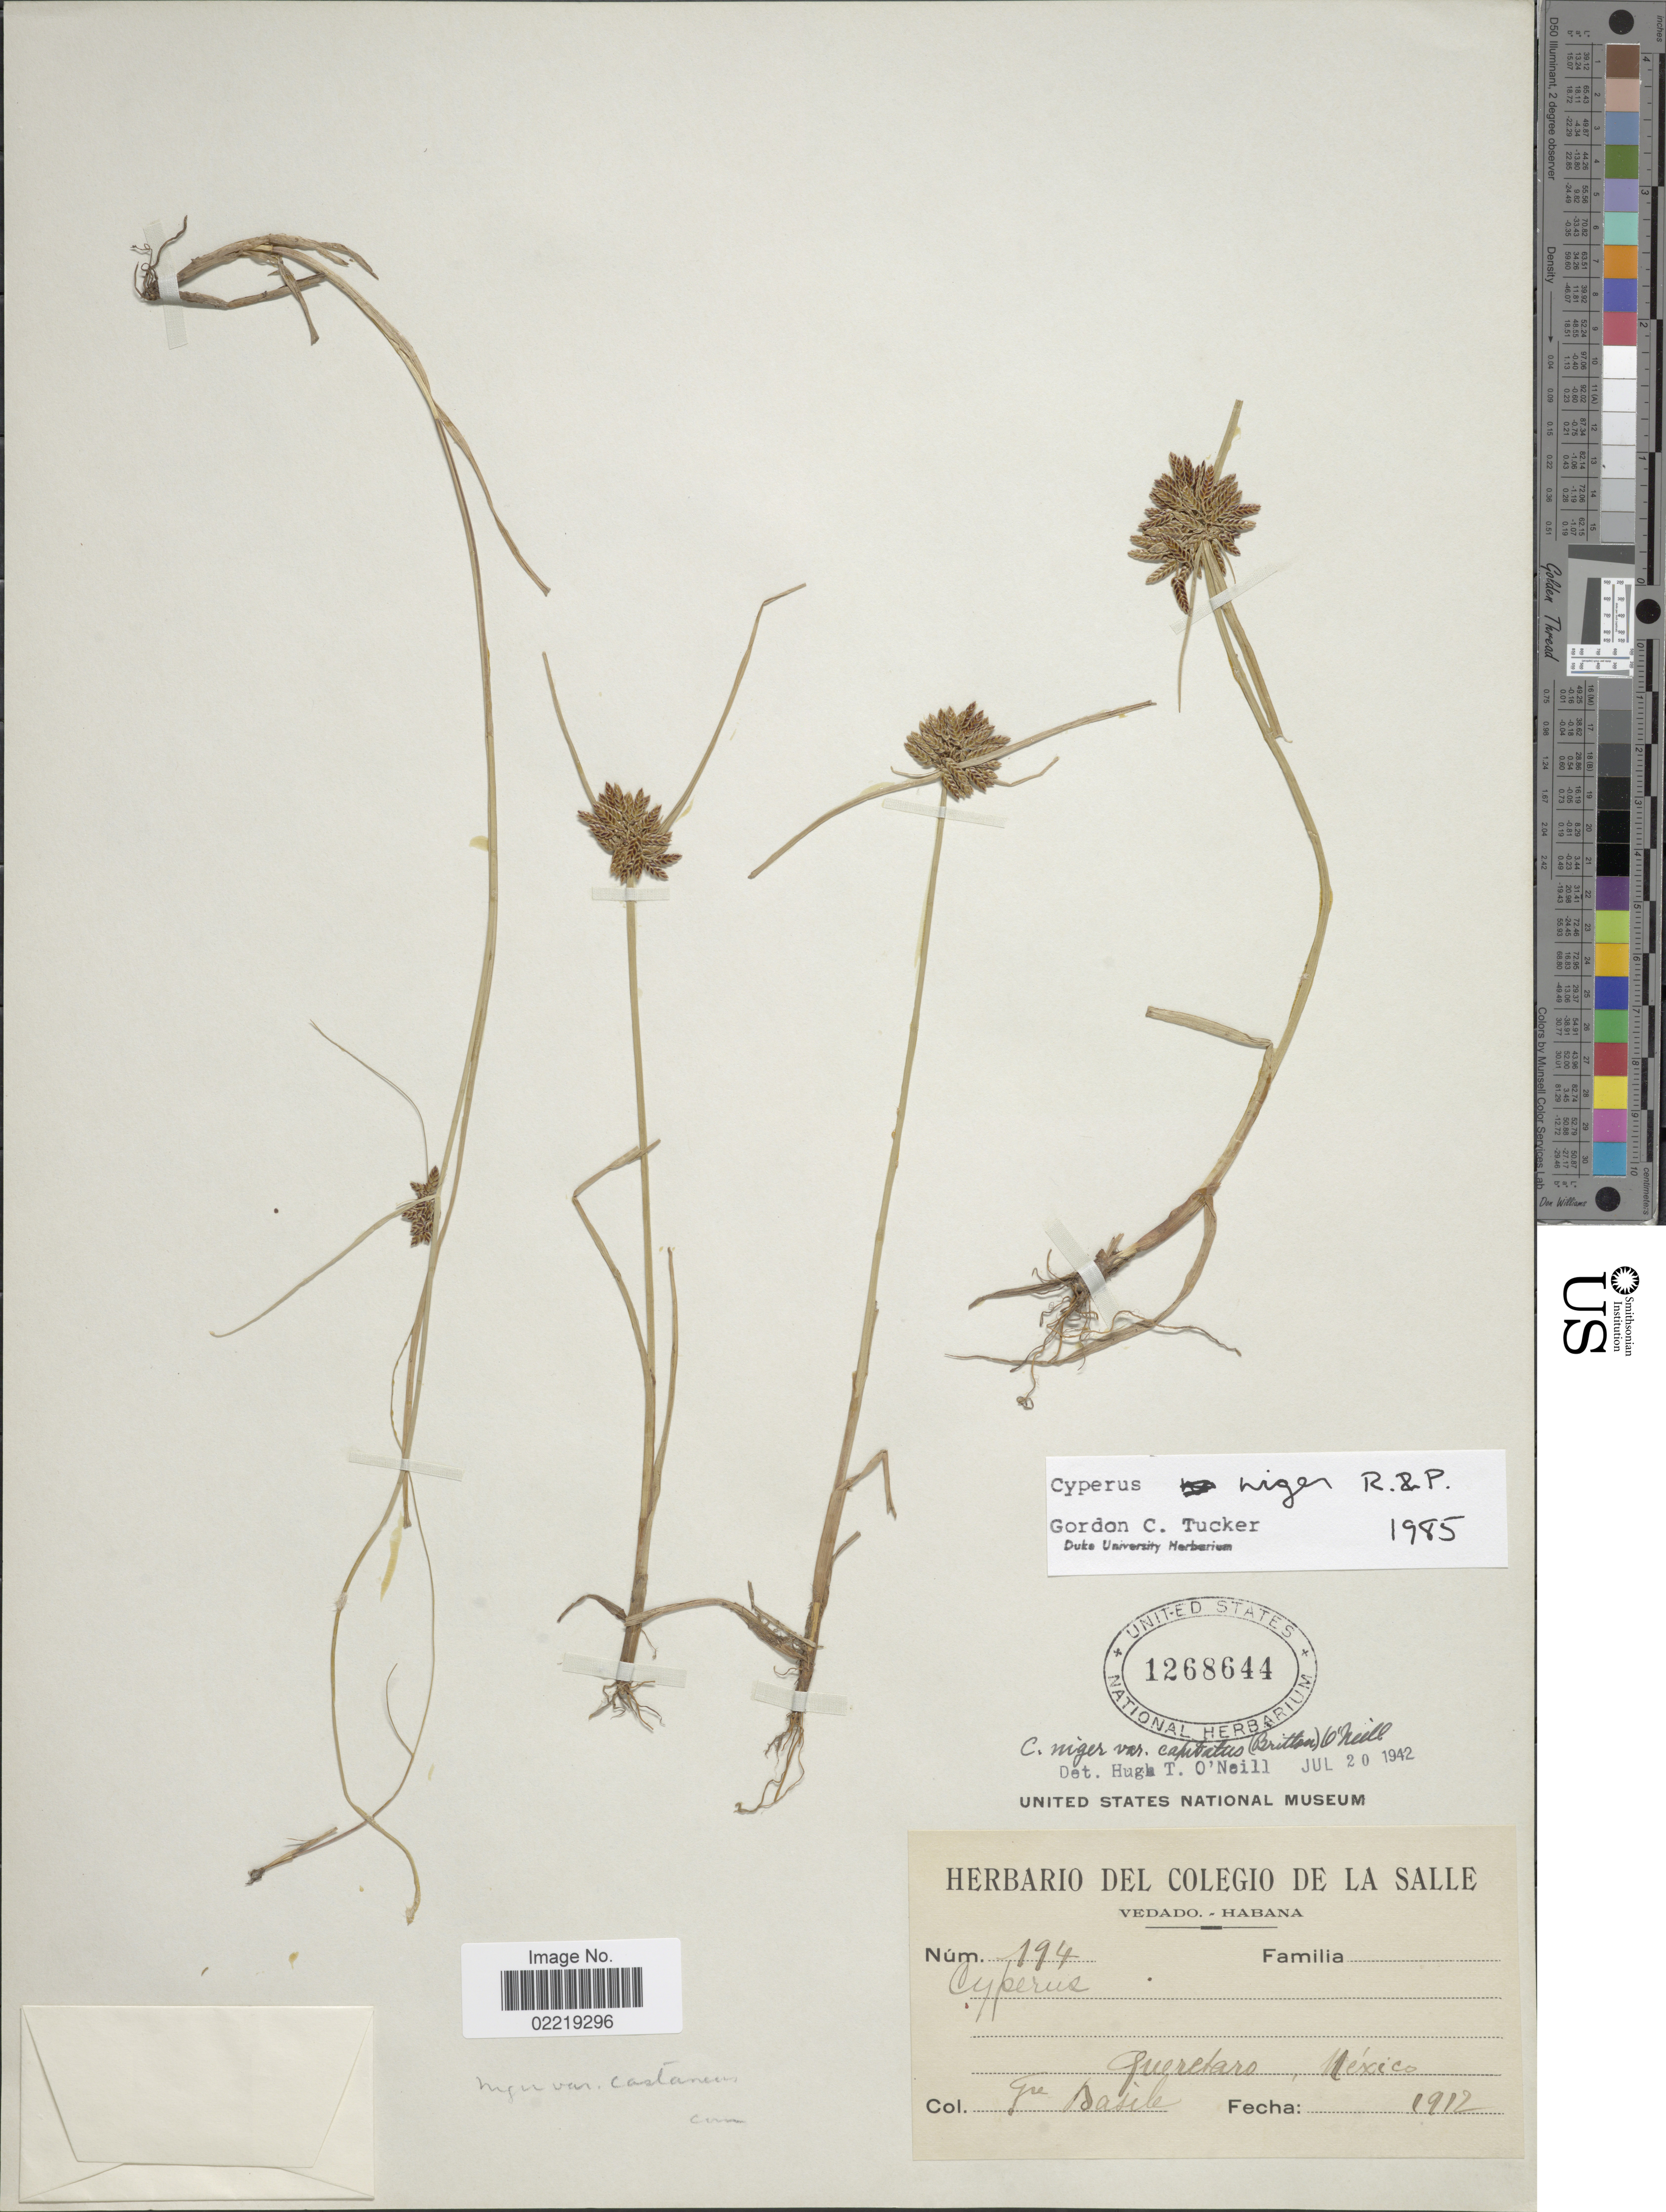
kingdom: Plantae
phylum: Tracheophyta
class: Liliopsida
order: Poales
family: Cyperaceae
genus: Cyperus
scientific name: Cyperus niger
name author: Ruiz & Pav.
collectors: F. Basile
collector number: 194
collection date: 1912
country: Mexico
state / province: Querétaro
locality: Vedado, Habana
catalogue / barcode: US 1268644